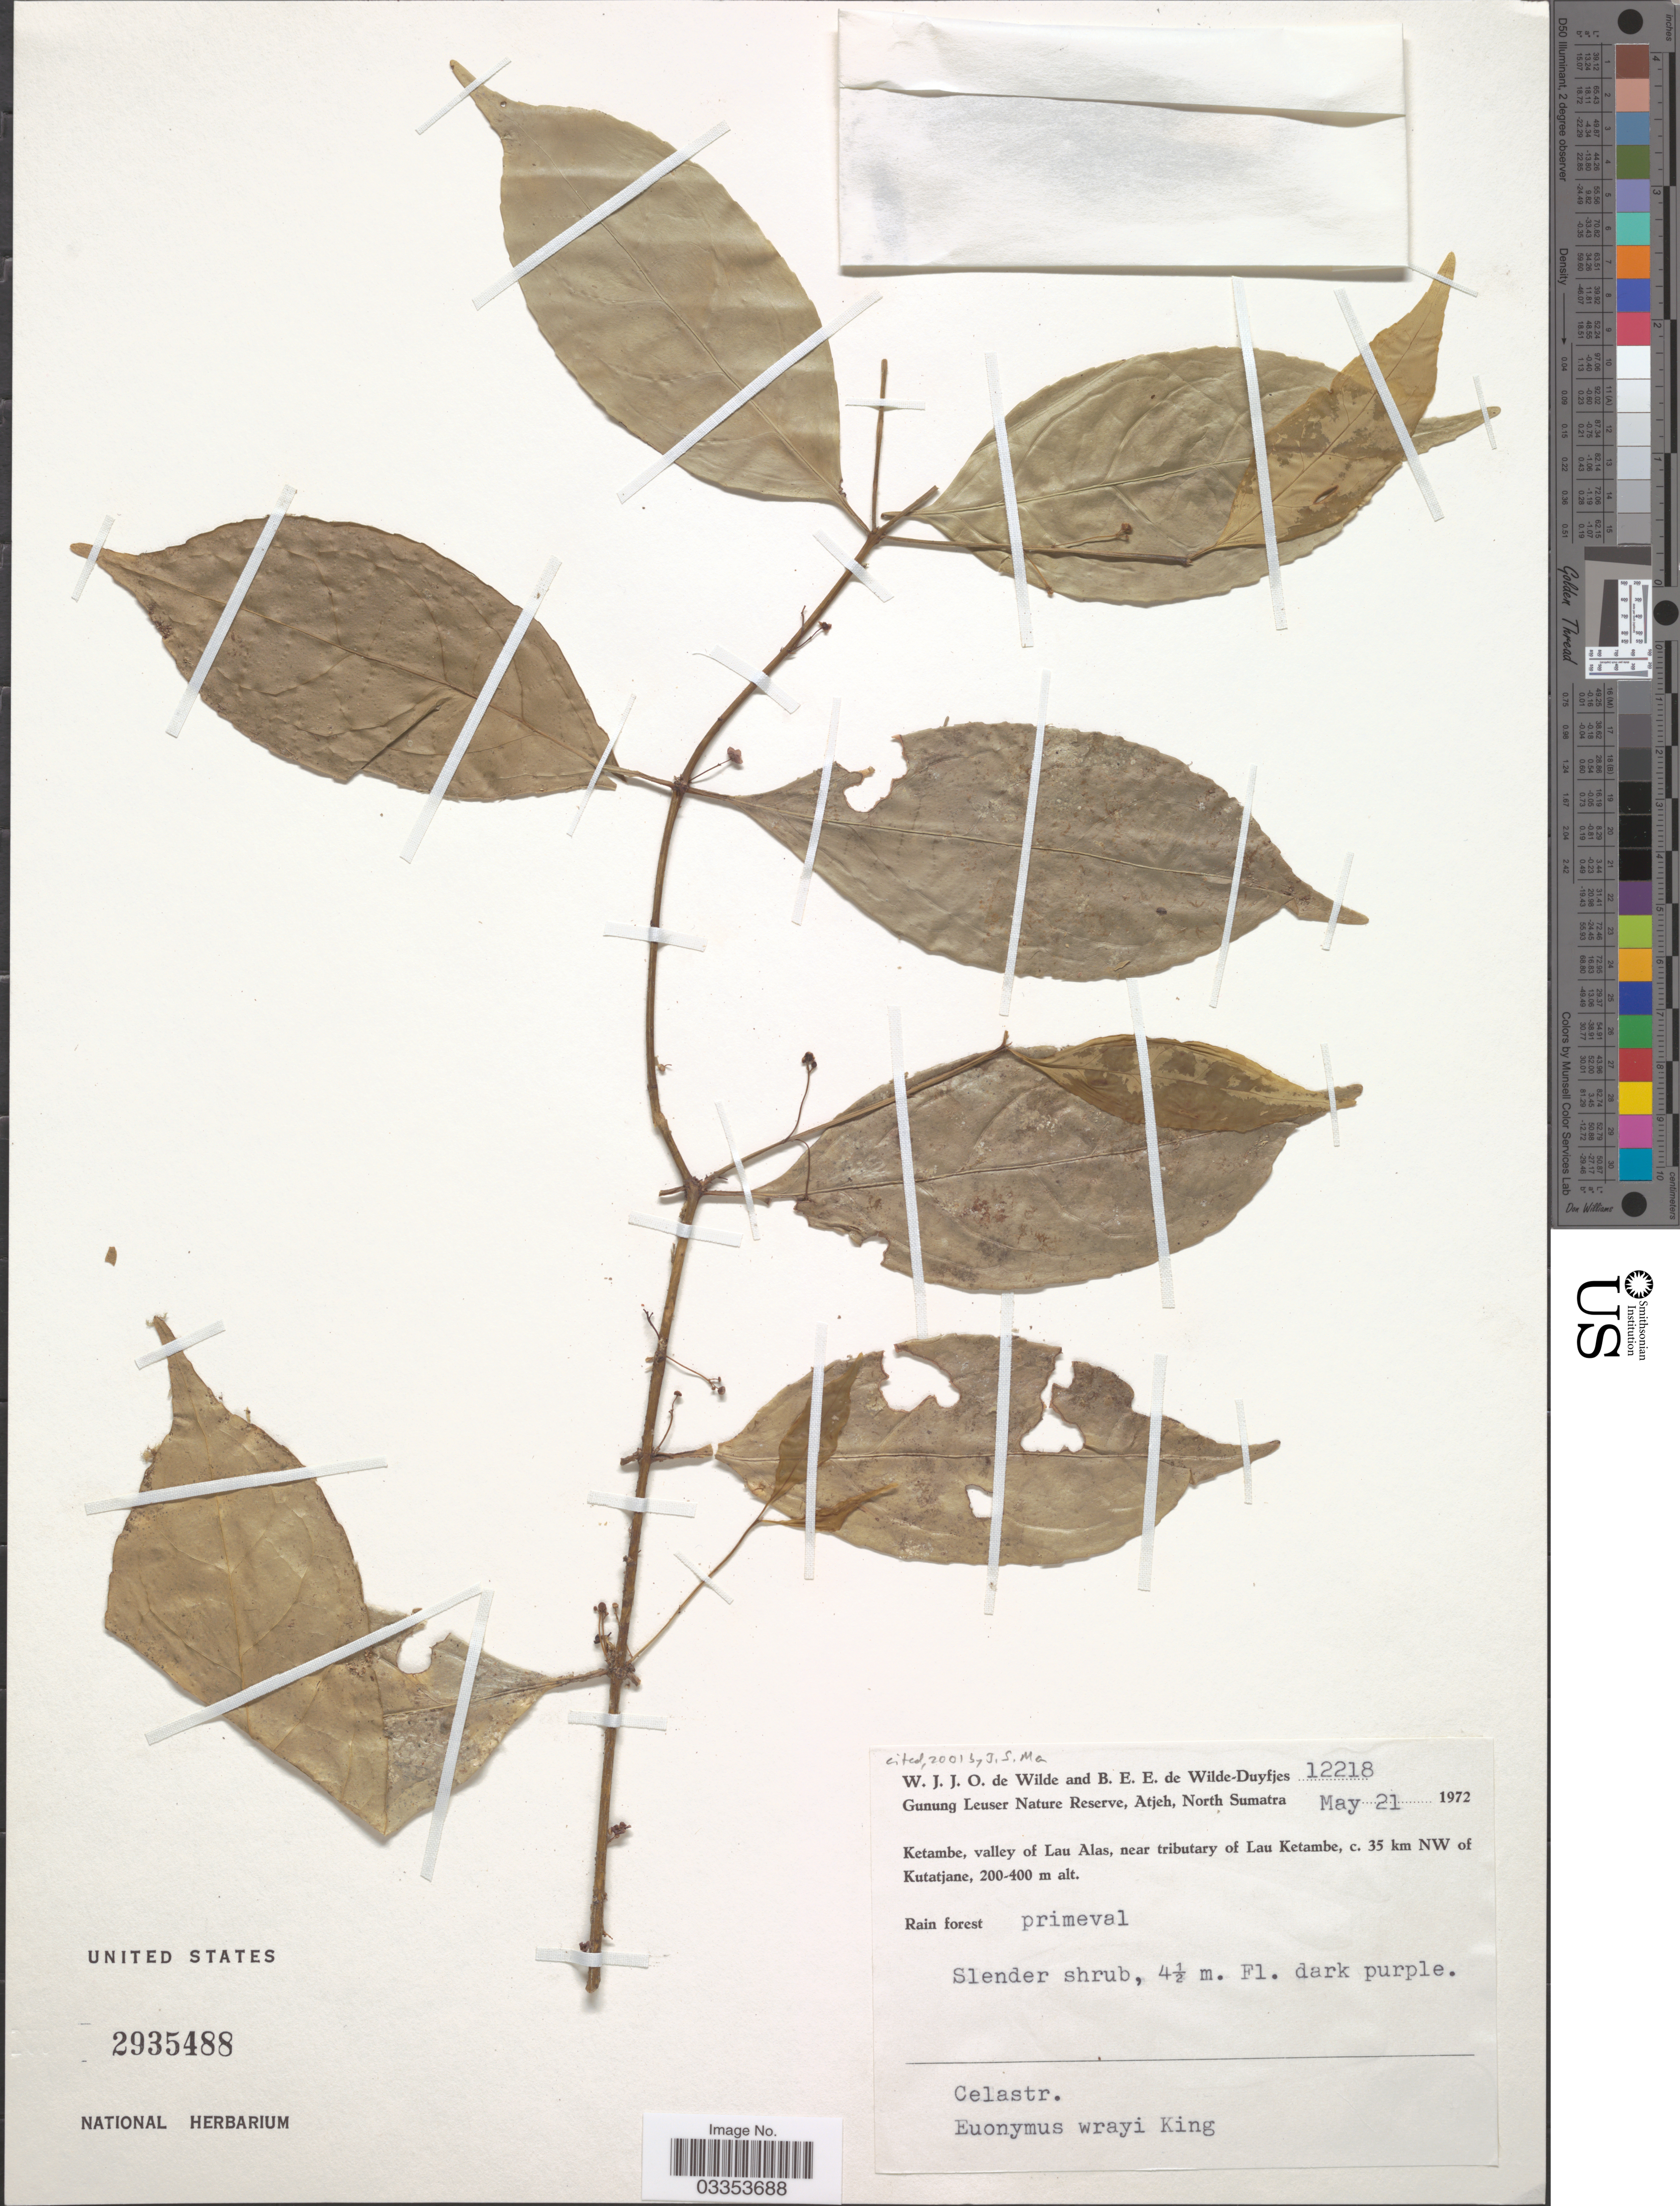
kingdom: Plantae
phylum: Tracheophyta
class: Magnoliopsida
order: Celastrales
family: Celastraceae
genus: Euonymus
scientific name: Euonymus wrayi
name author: King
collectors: W. J. de Wilde & B. E. de Wilde-Duyfjes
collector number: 12218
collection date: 1972-05-21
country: Indonesia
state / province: Sumatra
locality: Gunung Leuser Nature Reserve, Atjeh, North Sumatra. Ketambe, valley of Lau Alas, near tributary of Lau Ketambe, c. 35 km NW of Kutatjane.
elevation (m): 200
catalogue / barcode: US 2935488